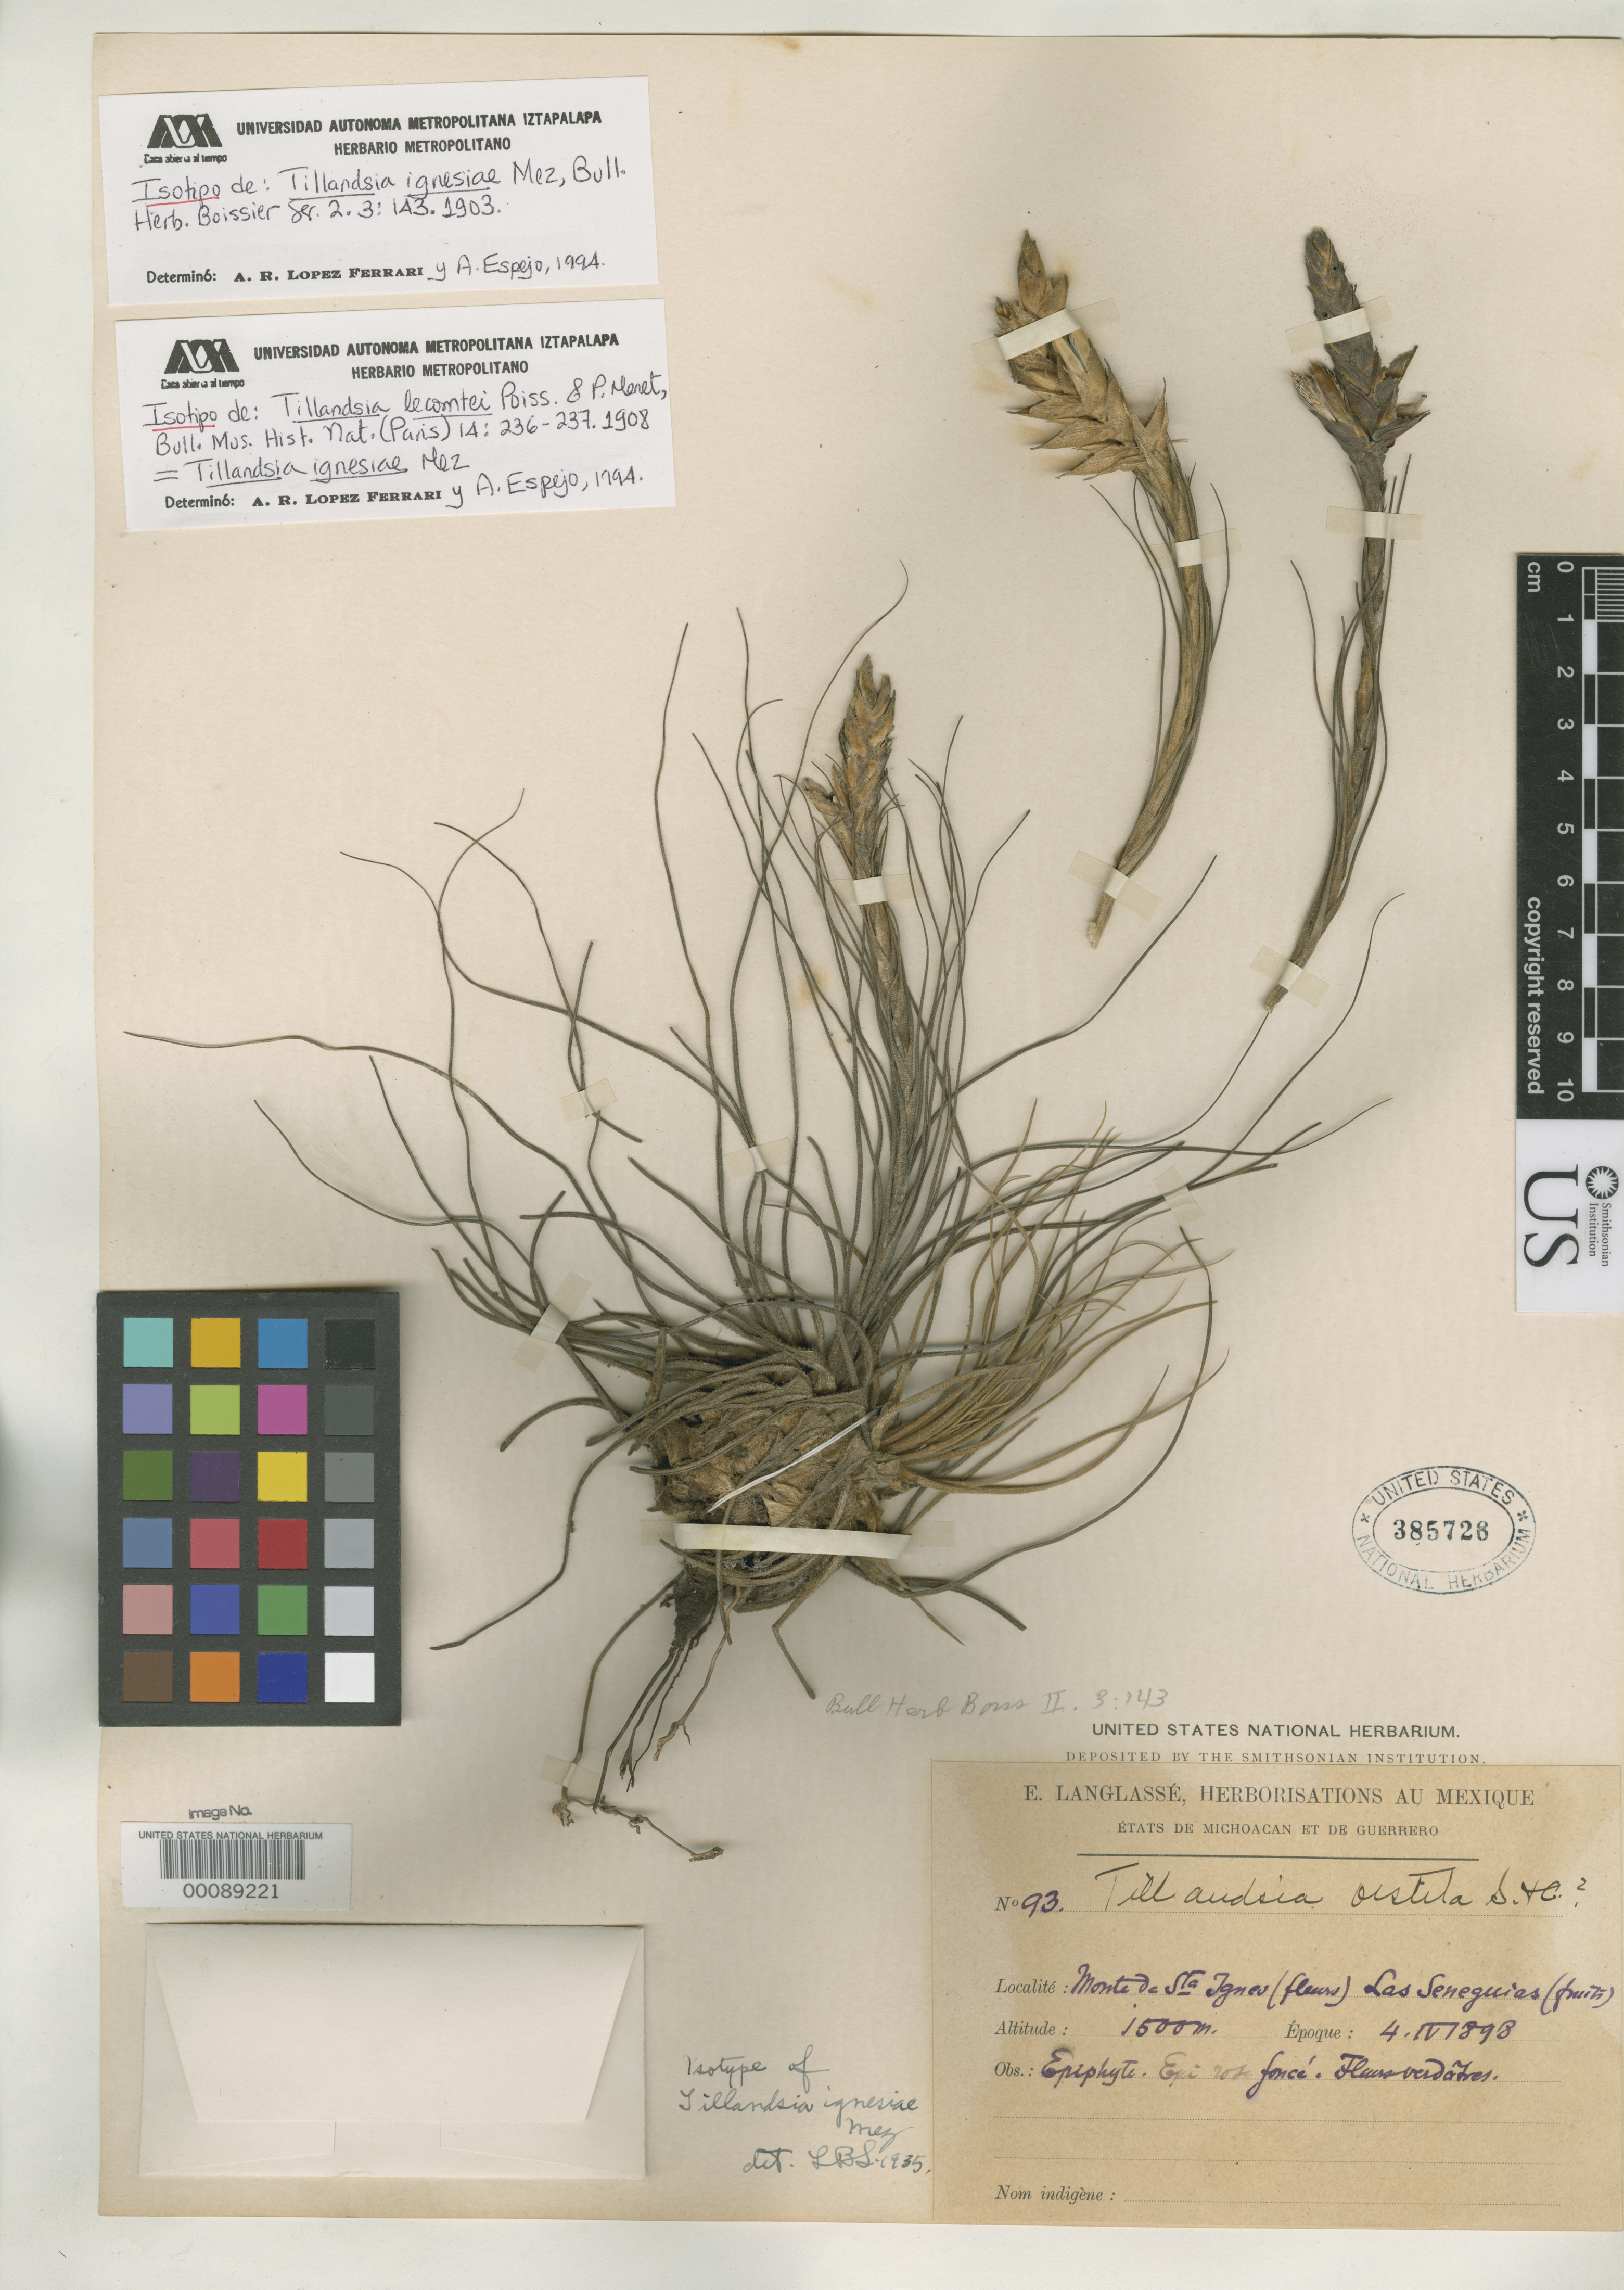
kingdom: Plantae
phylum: Tracheophyta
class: Liliopsida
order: Poales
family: Bromeliaceae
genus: Tillandsia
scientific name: Tillandsia ignesiae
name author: Mez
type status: Isotype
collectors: E. Langlassé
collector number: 93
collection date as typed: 04 Apr 1898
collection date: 1898-04-04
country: Mexico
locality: "Monte de Santa Ignes (flwrs) las Seneguias (fruit)".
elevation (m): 1500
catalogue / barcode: US 385728